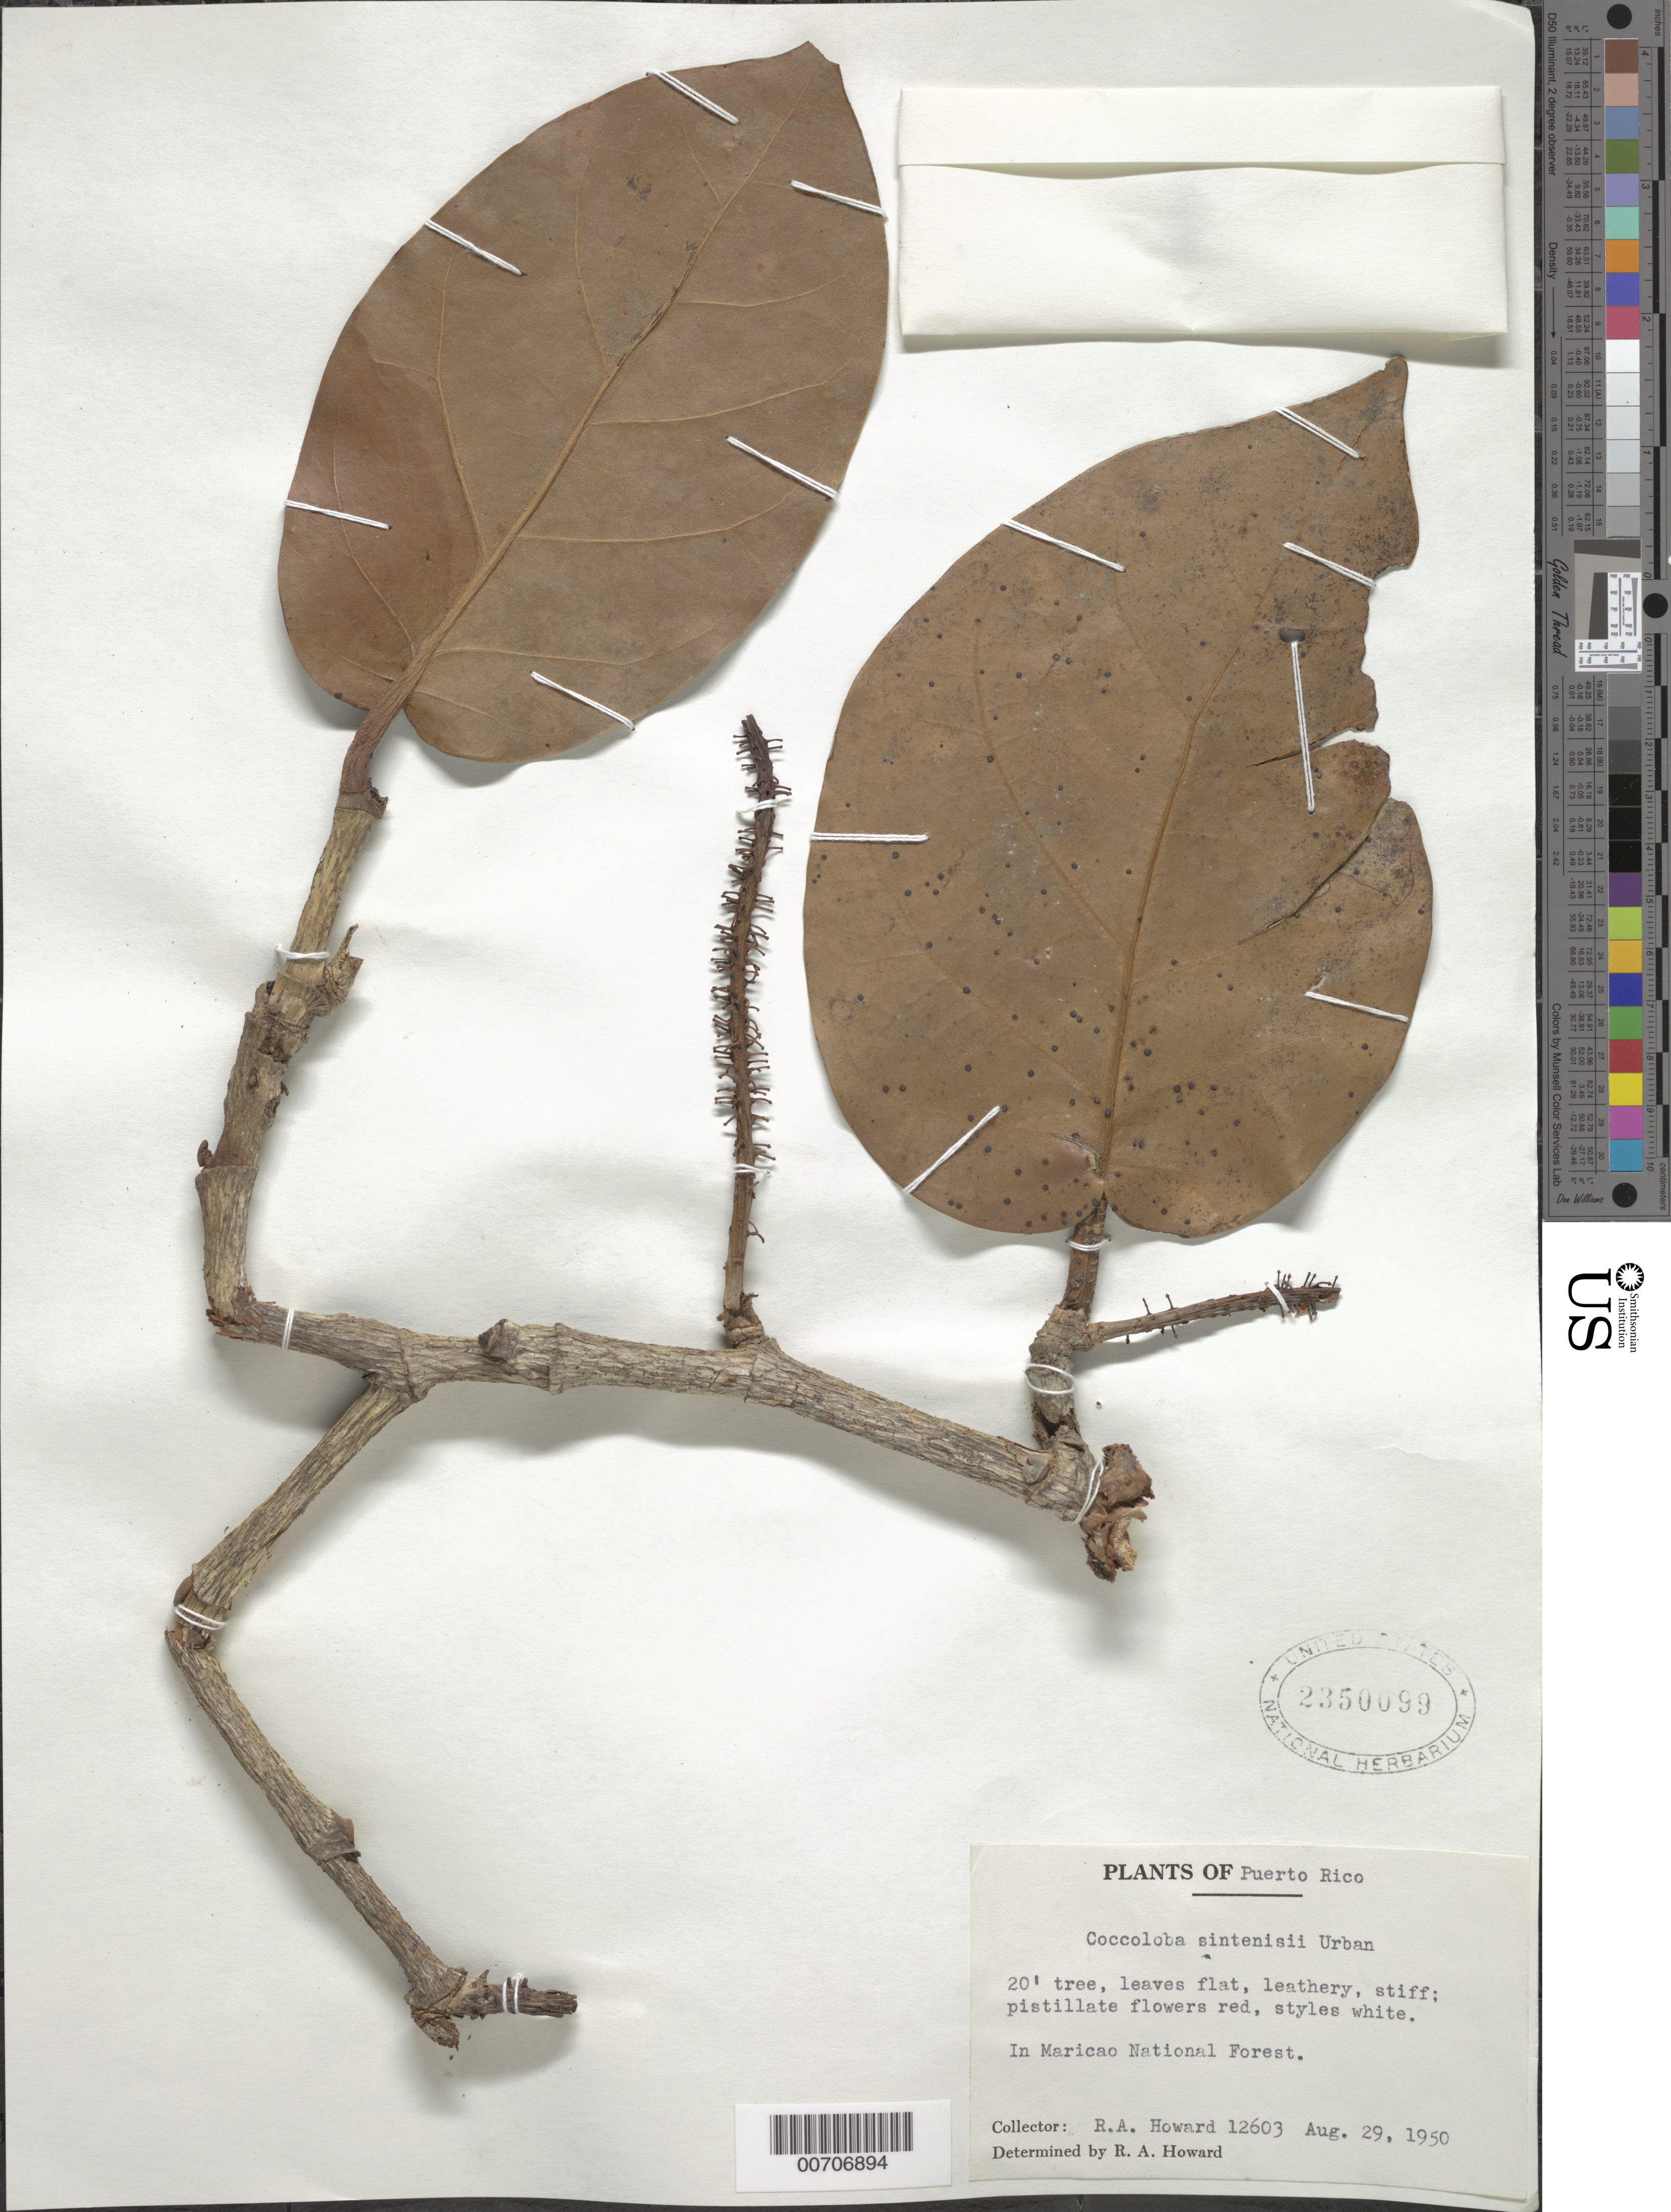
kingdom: Plantae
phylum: Tracheophyta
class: Magnoliopsida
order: Caryophyllales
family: Polygonaceae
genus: Coccoloba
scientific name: Coccoloba sintenisii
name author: Urb. & Linden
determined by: Howard, R. A.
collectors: R. A. Howard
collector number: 12603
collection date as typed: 29 Aug 1950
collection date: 1950-08-29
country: Puerto Rico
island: Greater Antilles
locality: Maricao Natl. Forest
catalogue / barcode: US 2350099